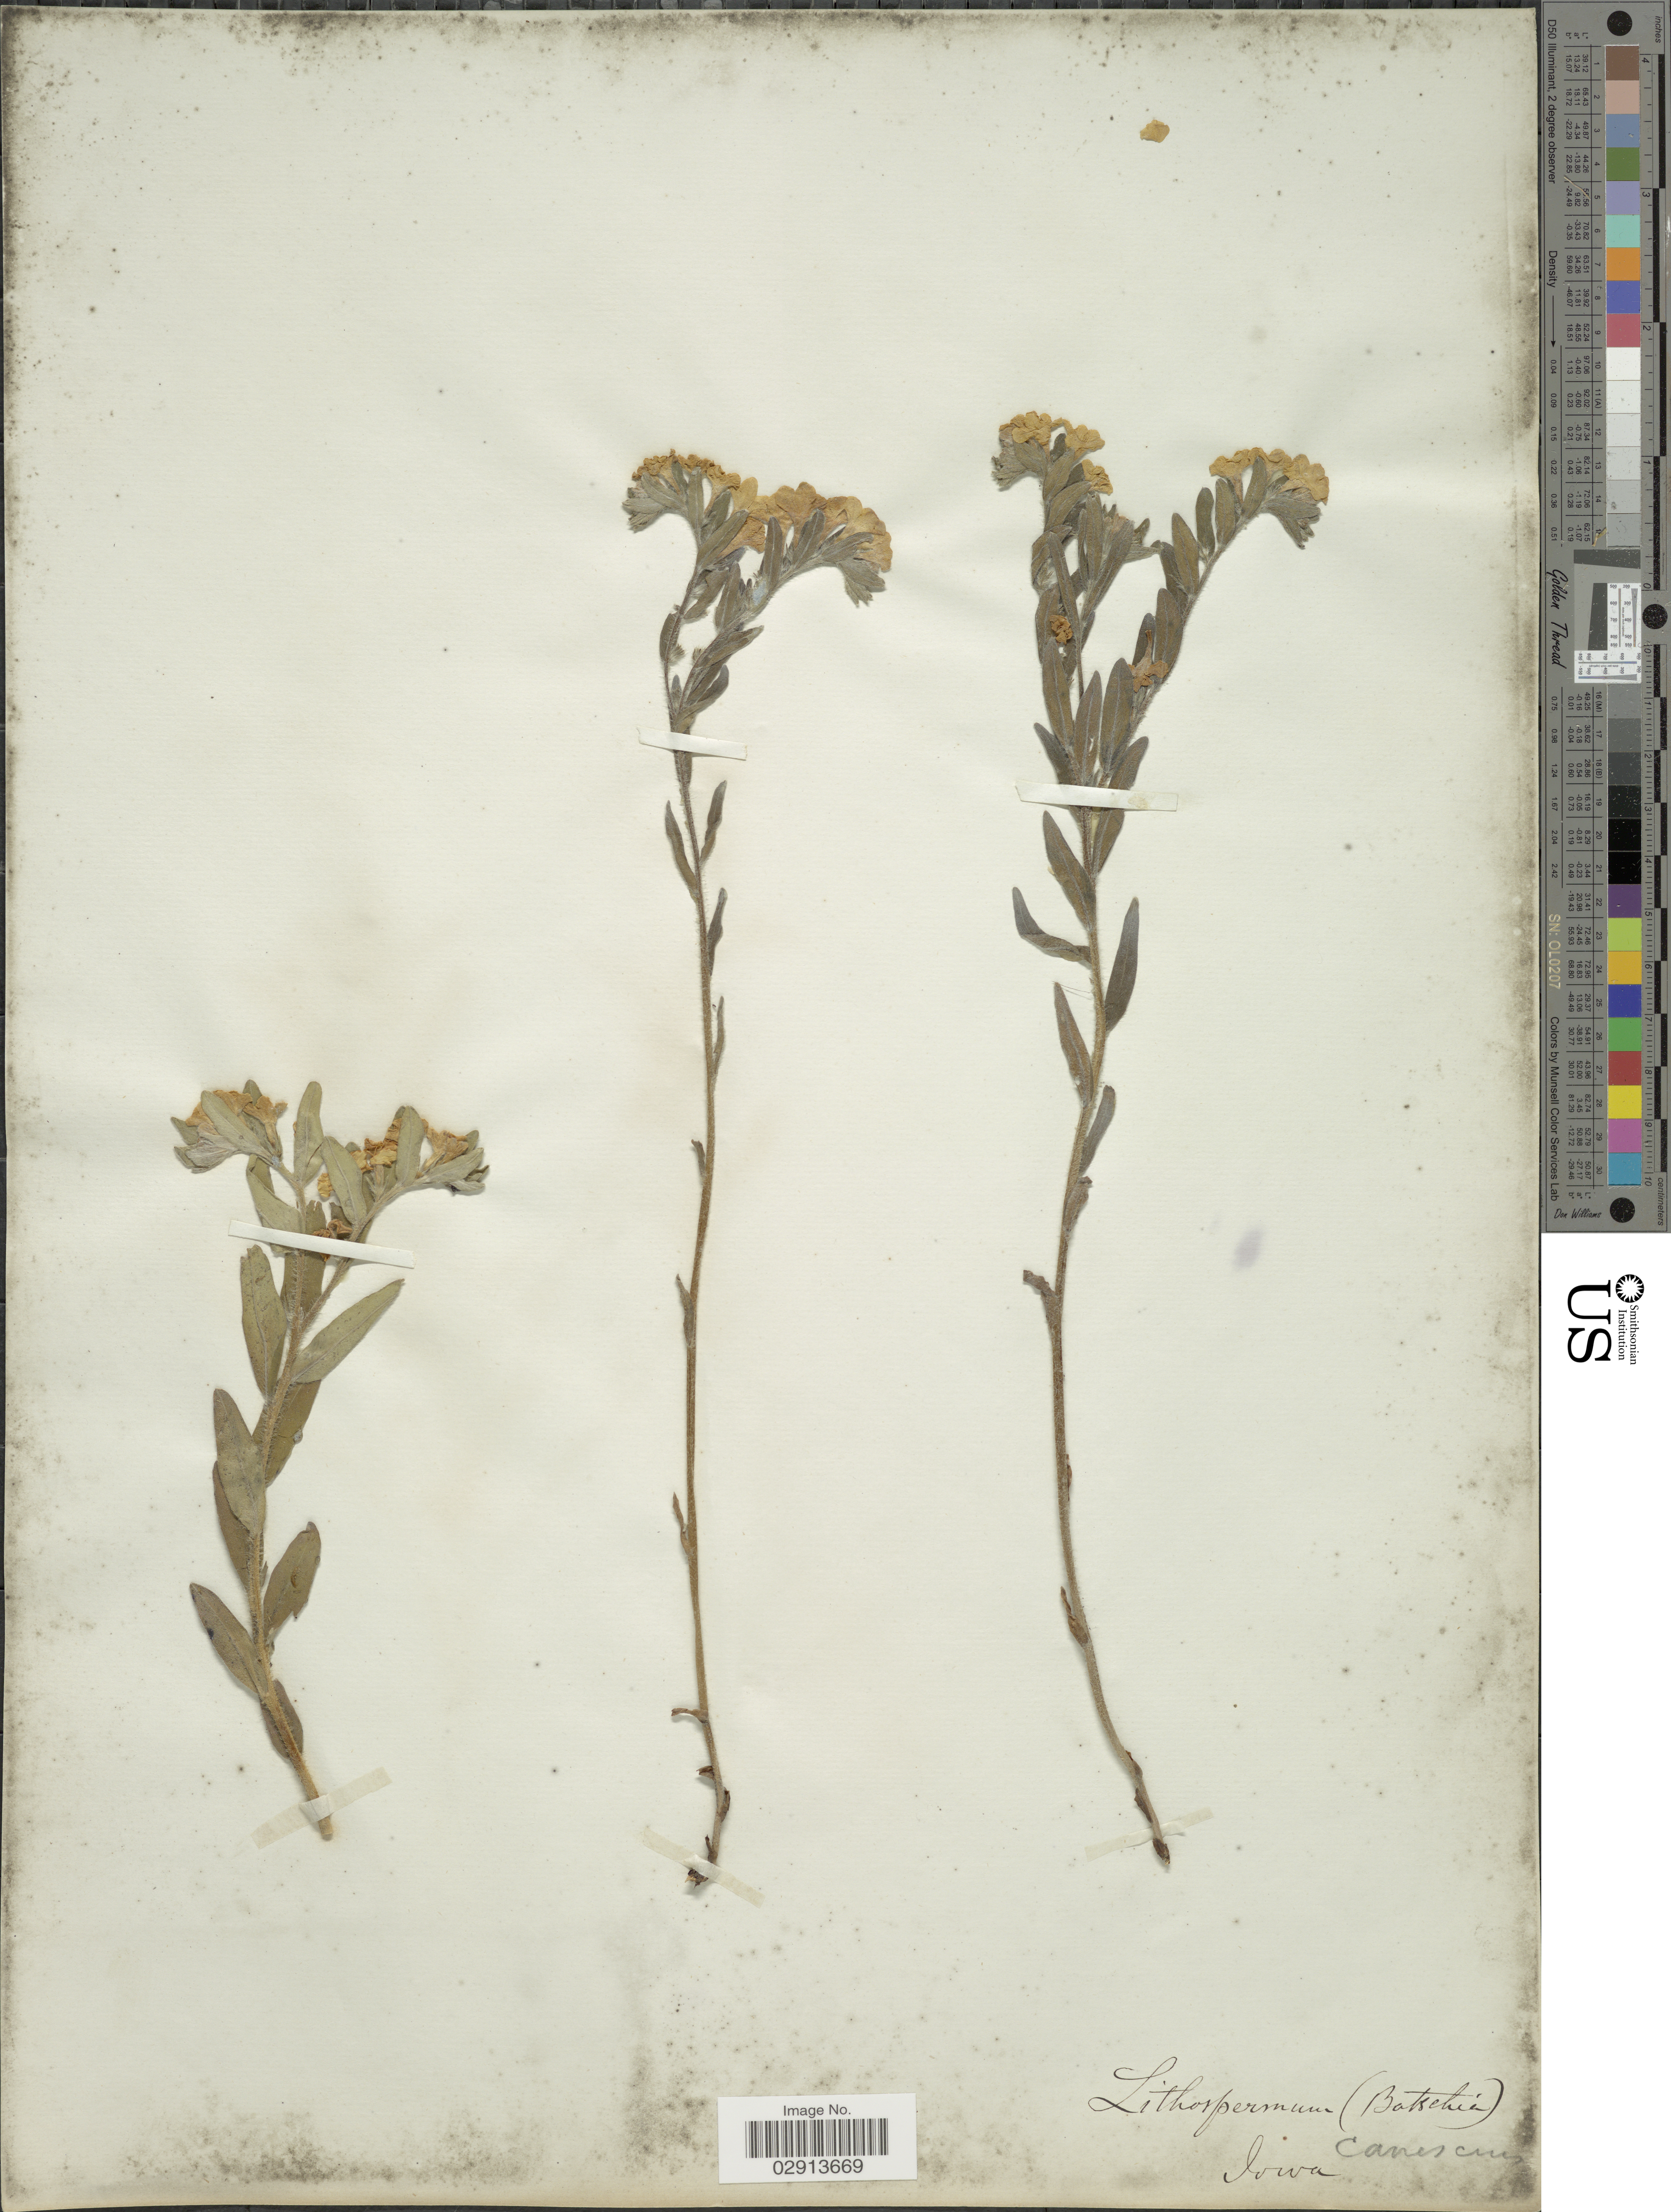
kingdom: Plantae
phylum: Tracheophyta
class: Magnoliopsida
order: Boraginales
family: Boraginaceae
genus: Lithospermum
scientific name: Lithospermum canescens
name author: (Michx.) Lehm.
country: United States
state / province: Iowa